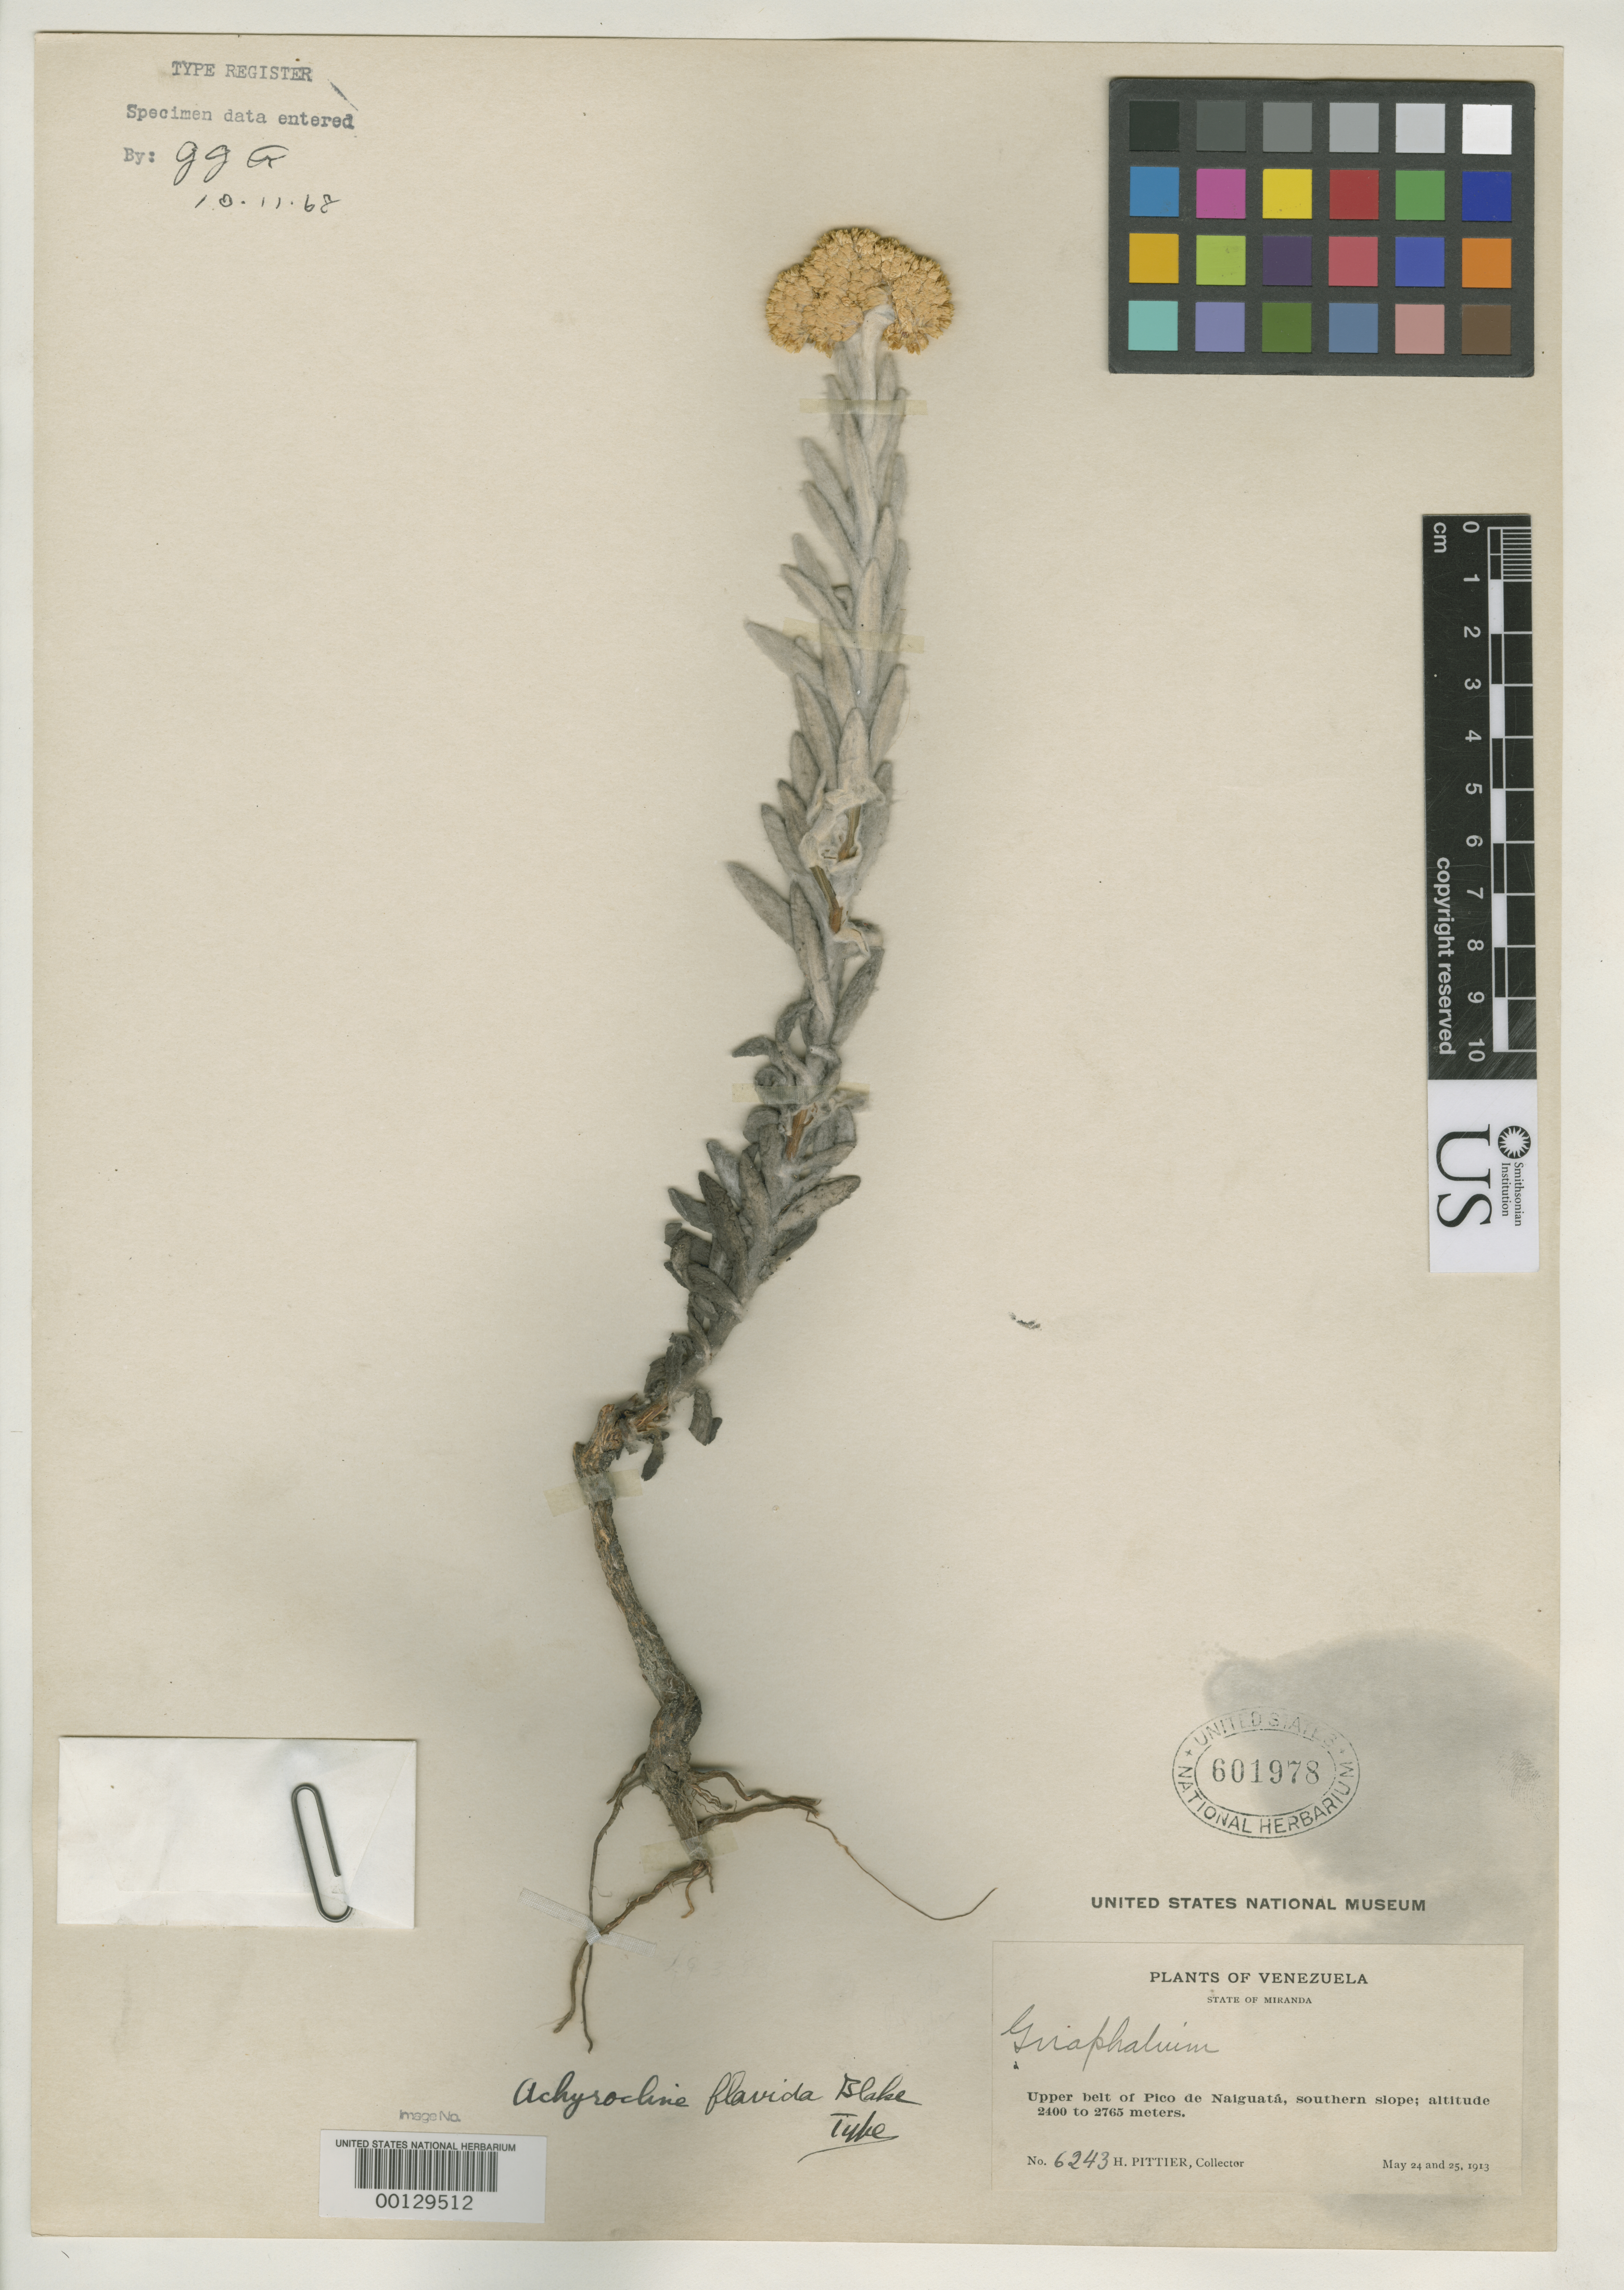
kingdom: Plantae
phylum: Tracheophyta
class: Magnoliopsida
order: Asterales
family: Asteraceae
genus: Achyrocline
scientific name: Achyrocline flavida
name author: S.F. Blake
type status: Holotype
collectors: H. F. Pittier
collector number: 6243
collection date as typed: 24 May 1913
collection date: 1913-05-24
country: Venezuela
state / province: Miranda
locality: Pico de Naiguata.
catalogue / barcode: US 601978